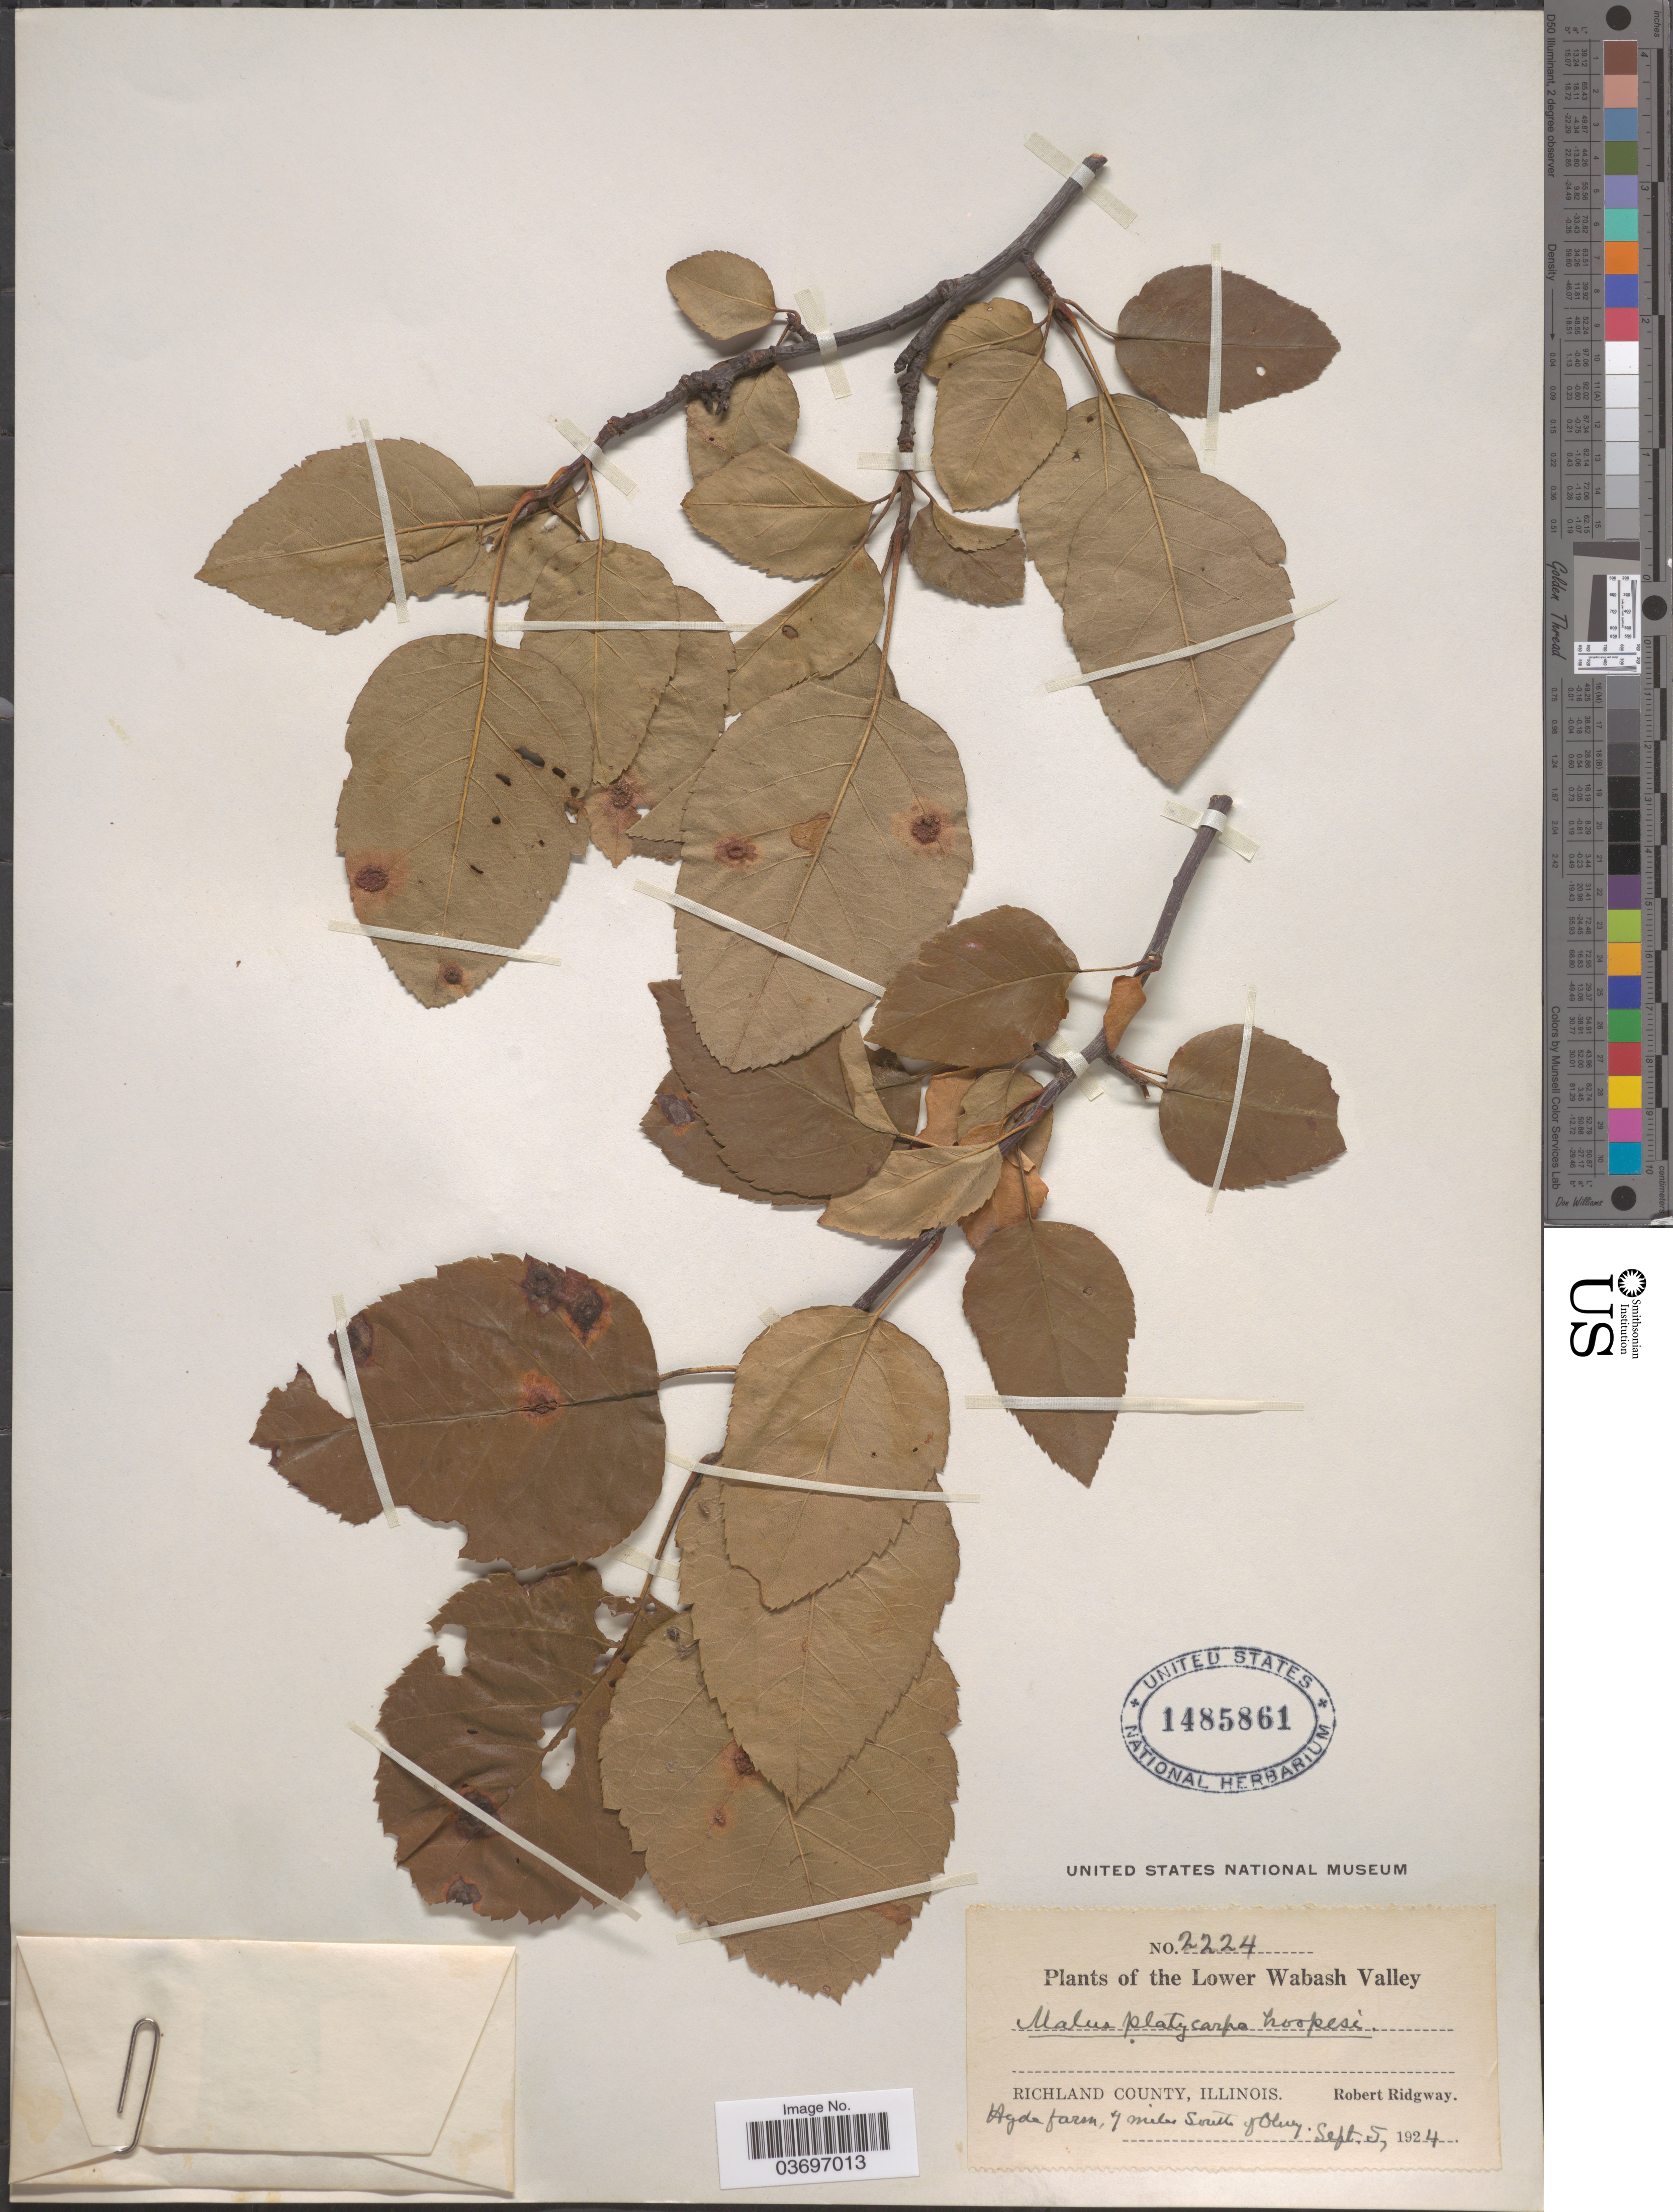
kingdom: Plantae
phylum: Tracheophyta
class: Magnoliopsida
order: Rosales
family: Rosaceae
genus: Malus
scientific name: Malus platycarpa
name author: Rehder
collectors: R. Ridgway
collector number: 2224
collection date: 1924-09-05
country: United States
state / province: Illinois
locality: The Lower Wabash Valley. Richland County. Hyde farm, 7 miles South of Olney.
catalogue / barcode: US 1485861